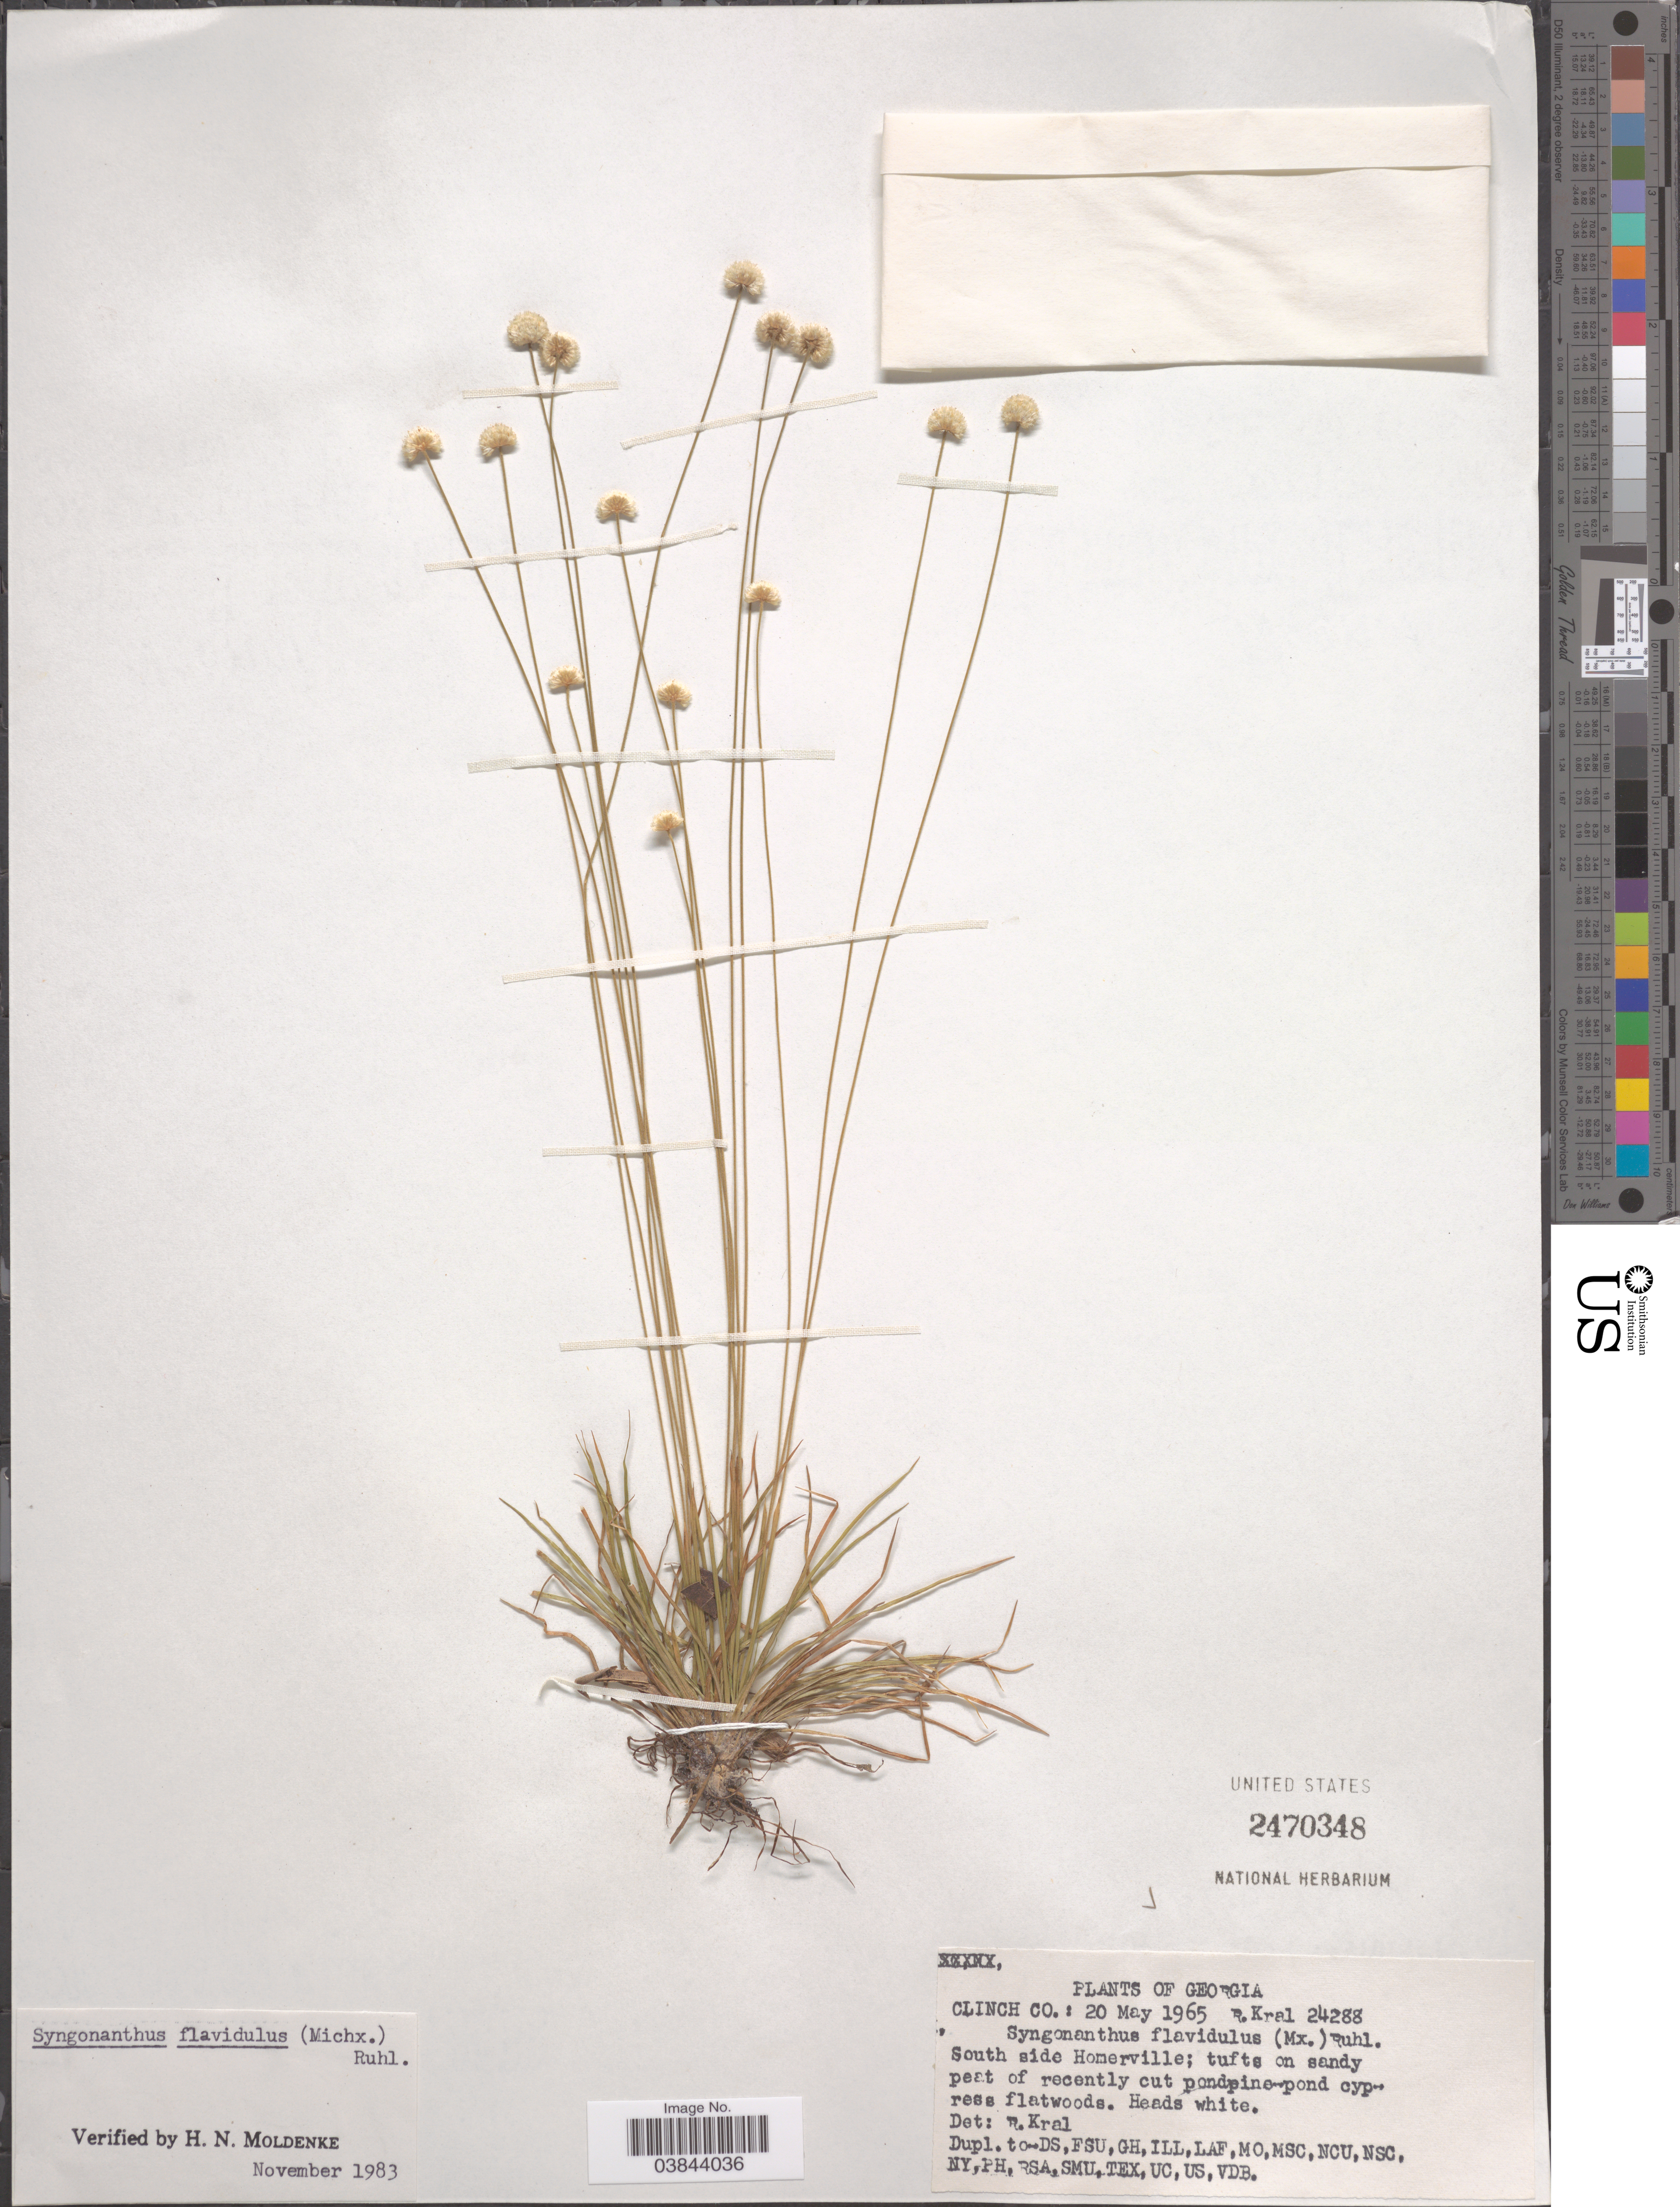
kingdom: Plantae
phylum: Tracheophyta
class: Liliopsida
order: Poales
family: Eriocaulaceae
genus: Syngonanthus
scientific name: Syngonanthus flavidulus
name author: (Michx.) Ruhland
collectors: R. Kral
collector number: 24288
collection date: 1965-05-20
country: United States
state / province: Georgia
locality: Clinch Co.: South side Homerville.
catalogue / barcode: US 2470348